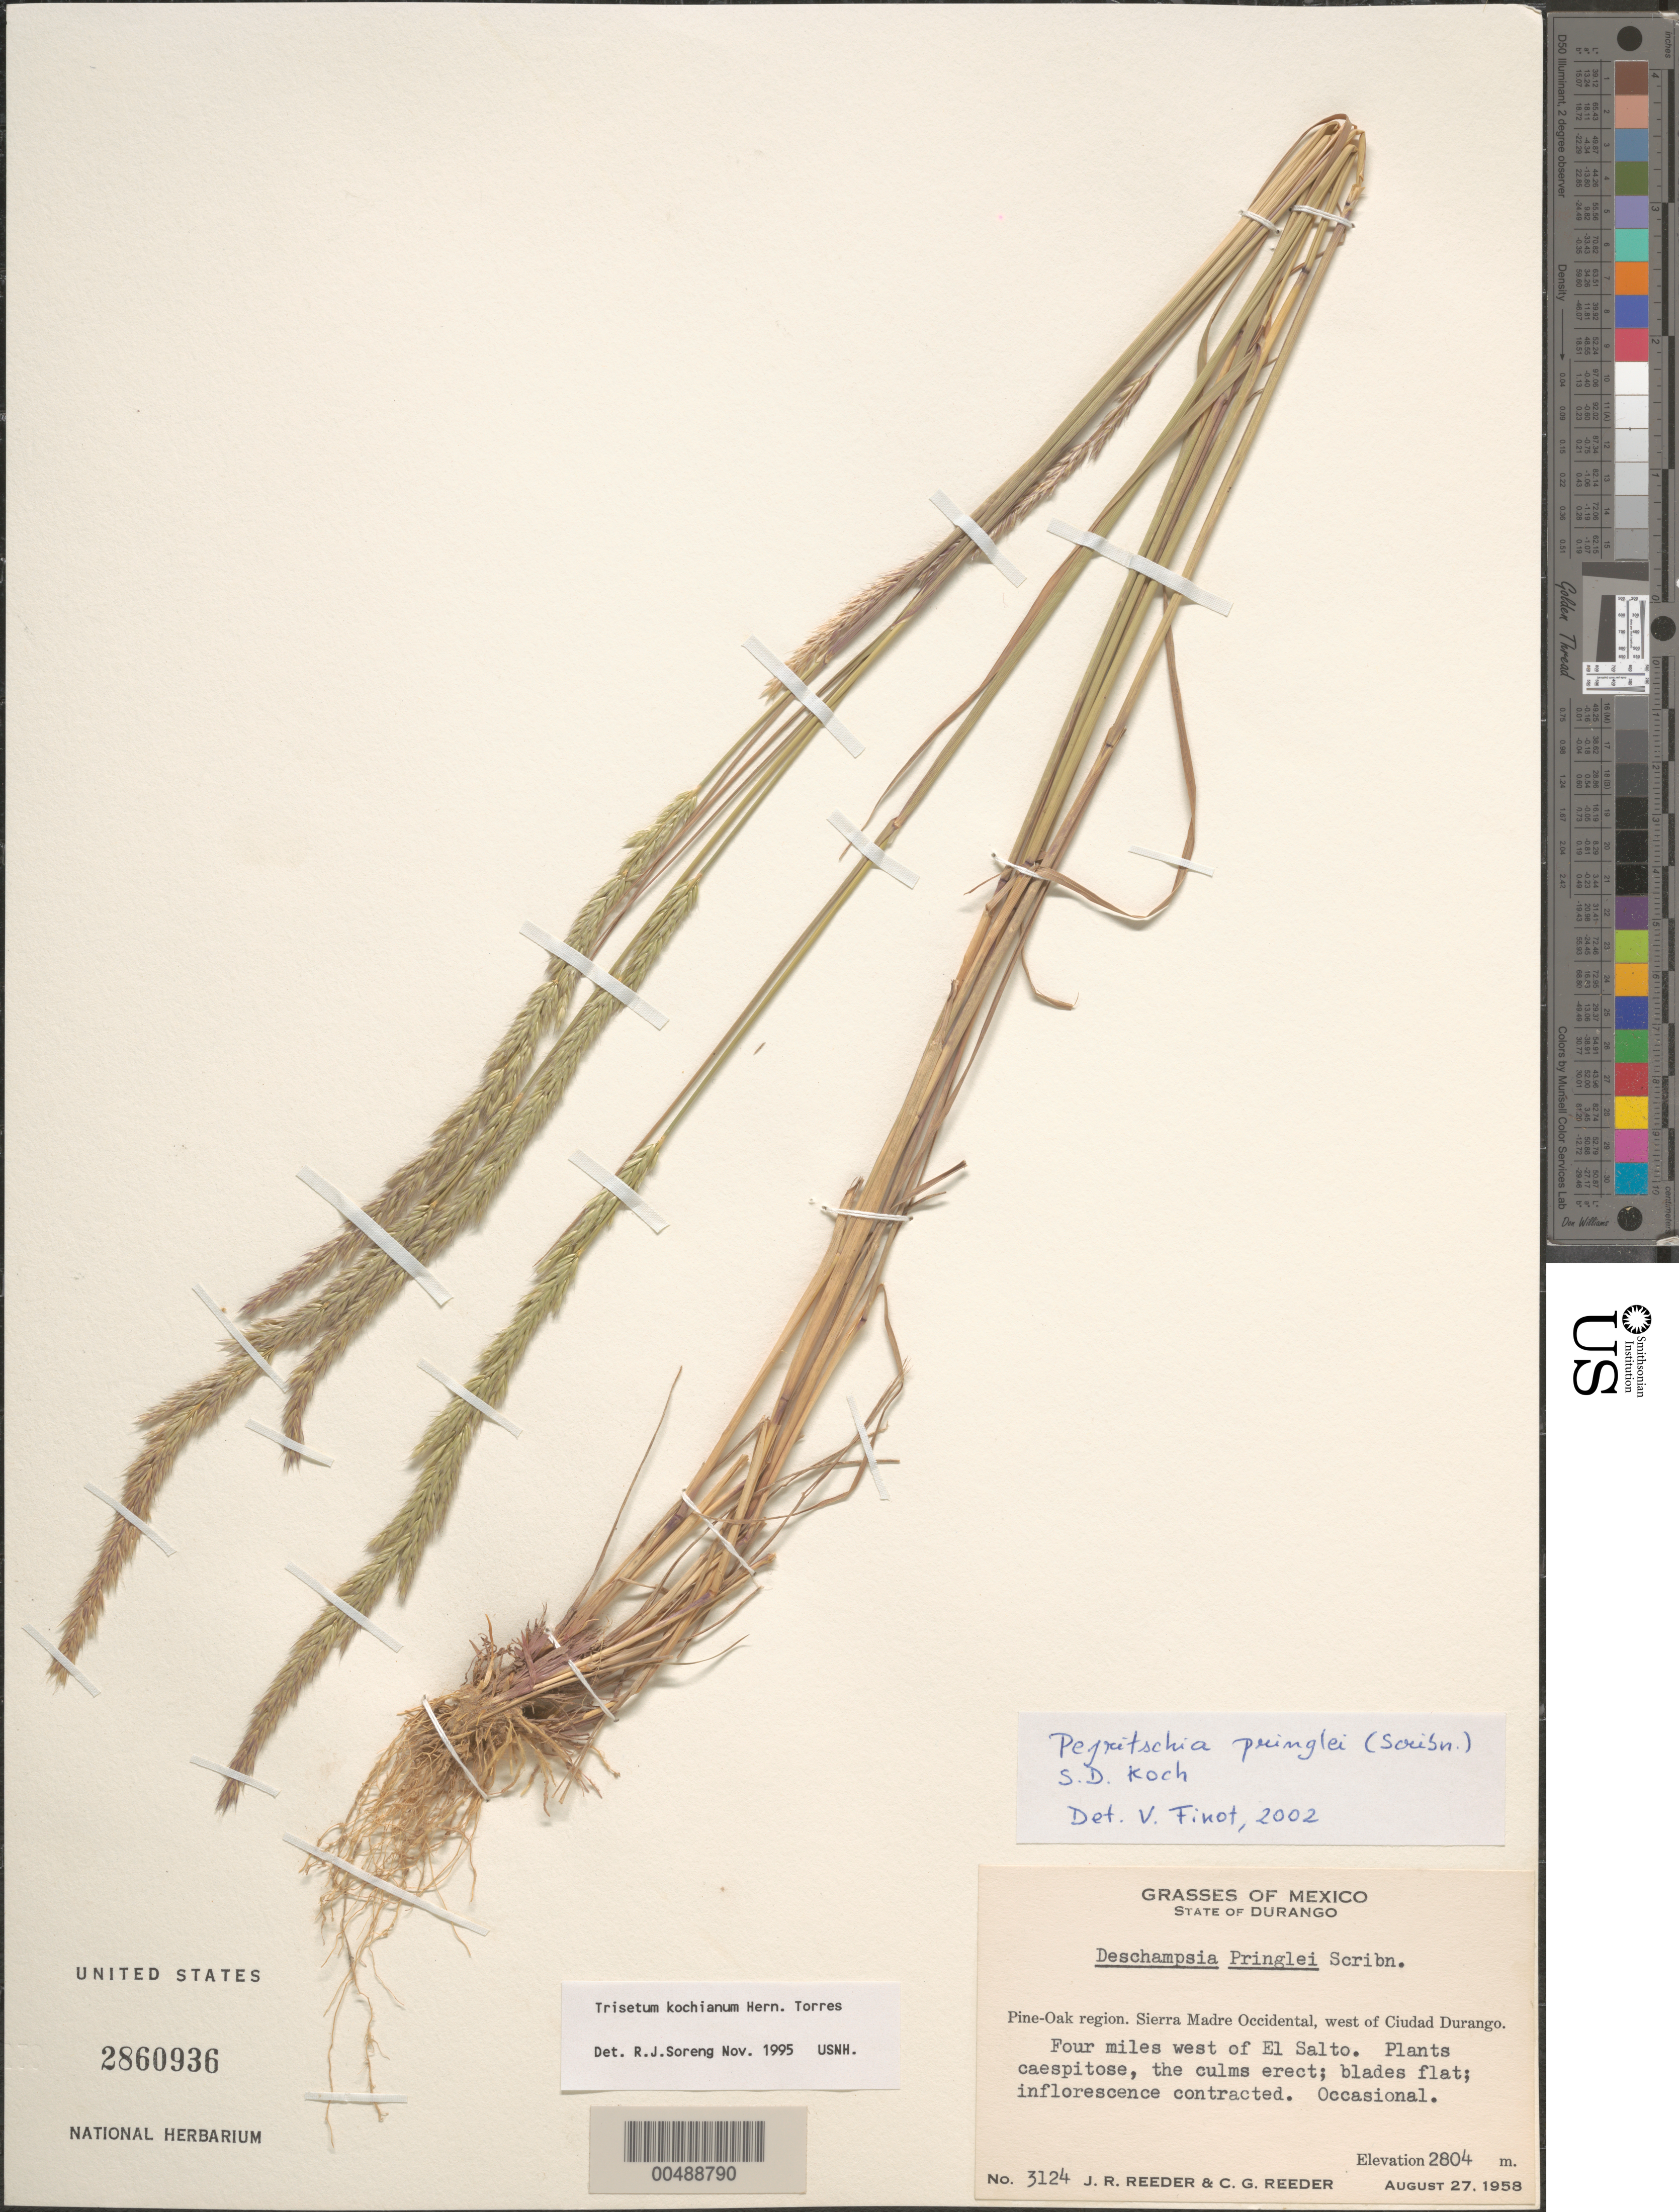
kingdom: Plantae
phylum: Tracheophyta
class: Liliopsida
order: Poales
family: Poaceae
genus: Peyritschia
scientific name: Peyritschia pringlei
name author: (Scribn.) S.D. Koch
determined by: Finot, V. L.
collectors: J. R. Reeder & C. G. Reeder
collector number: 3124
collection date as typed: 27 Aug 1958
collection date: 1958-08-27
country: Mexico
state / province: Durango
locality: Sierra Madre Occidental, W of Ciudad Durango, 4 mi W of El Salto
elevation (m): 2804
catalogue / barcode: US 2860936